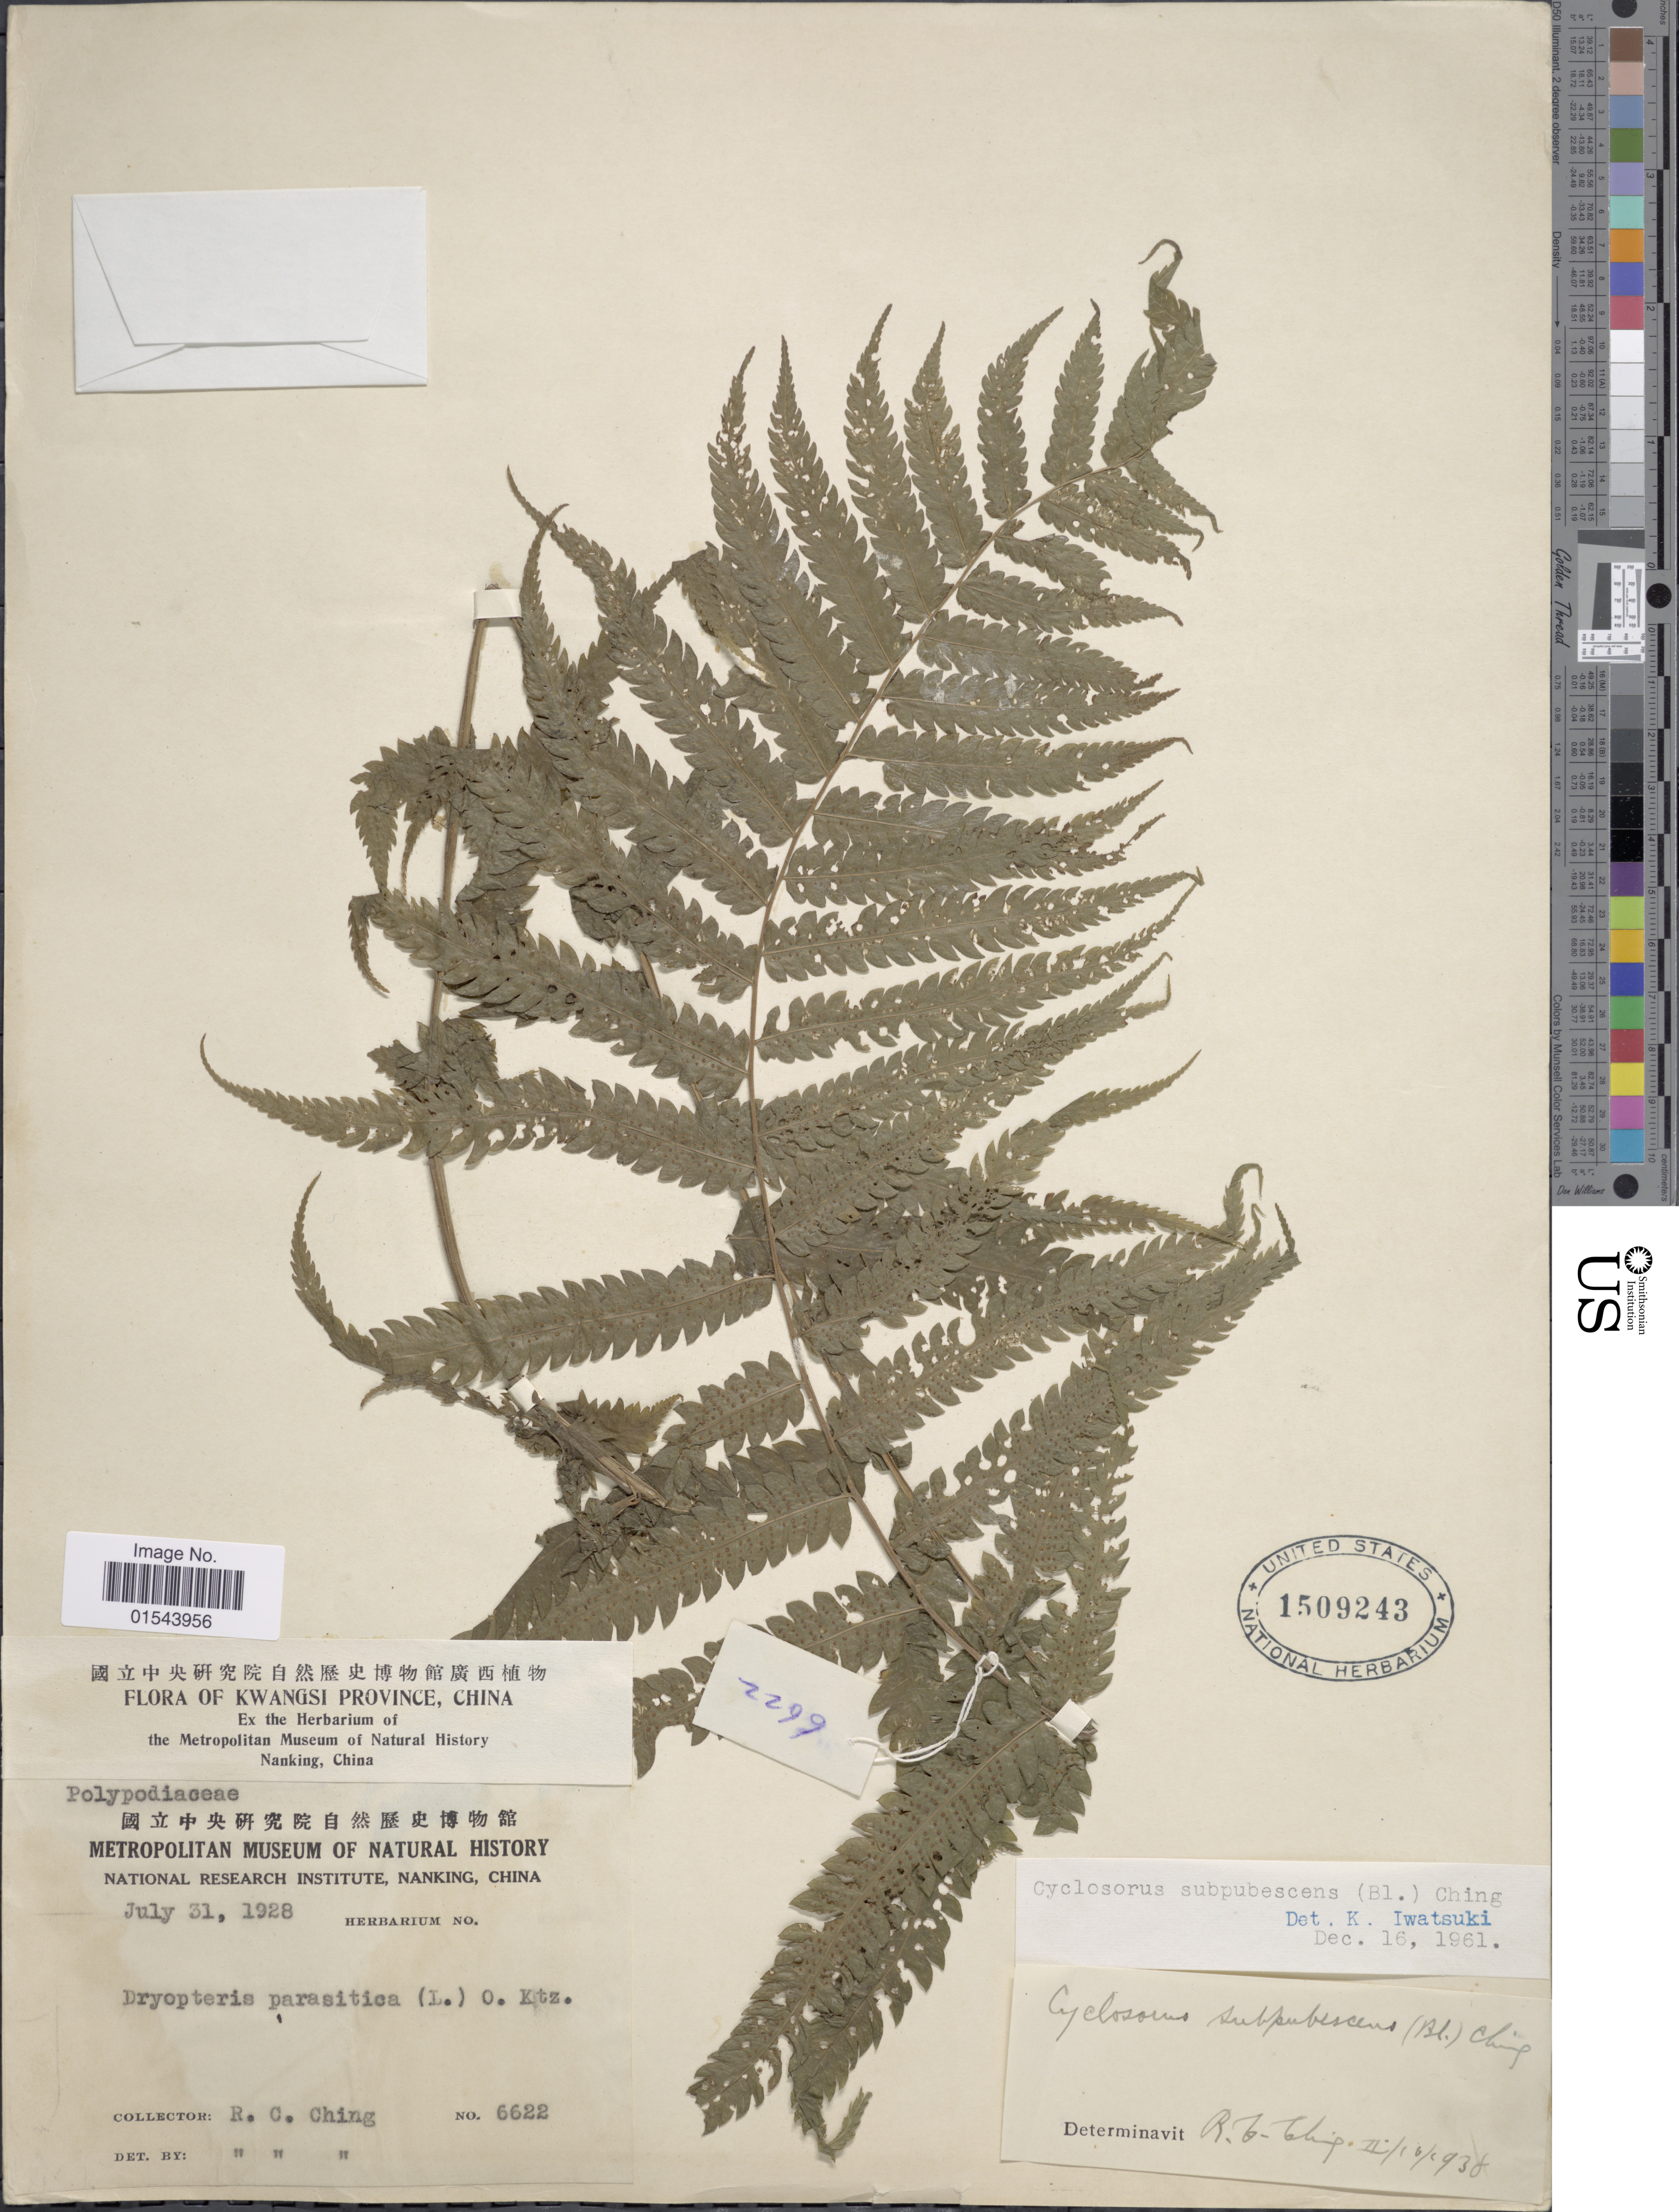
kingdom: Plantae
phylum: Tracheophyta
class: Polypodiopsida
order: Polypodiales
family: Thelypteridaceae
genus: Christella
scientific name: Christella subpubescens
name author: (Blume) Holttum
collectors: R. C. Ching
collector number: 6622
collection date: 1928-07-31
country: China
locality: Kwangsi province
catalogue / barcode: US 1509243